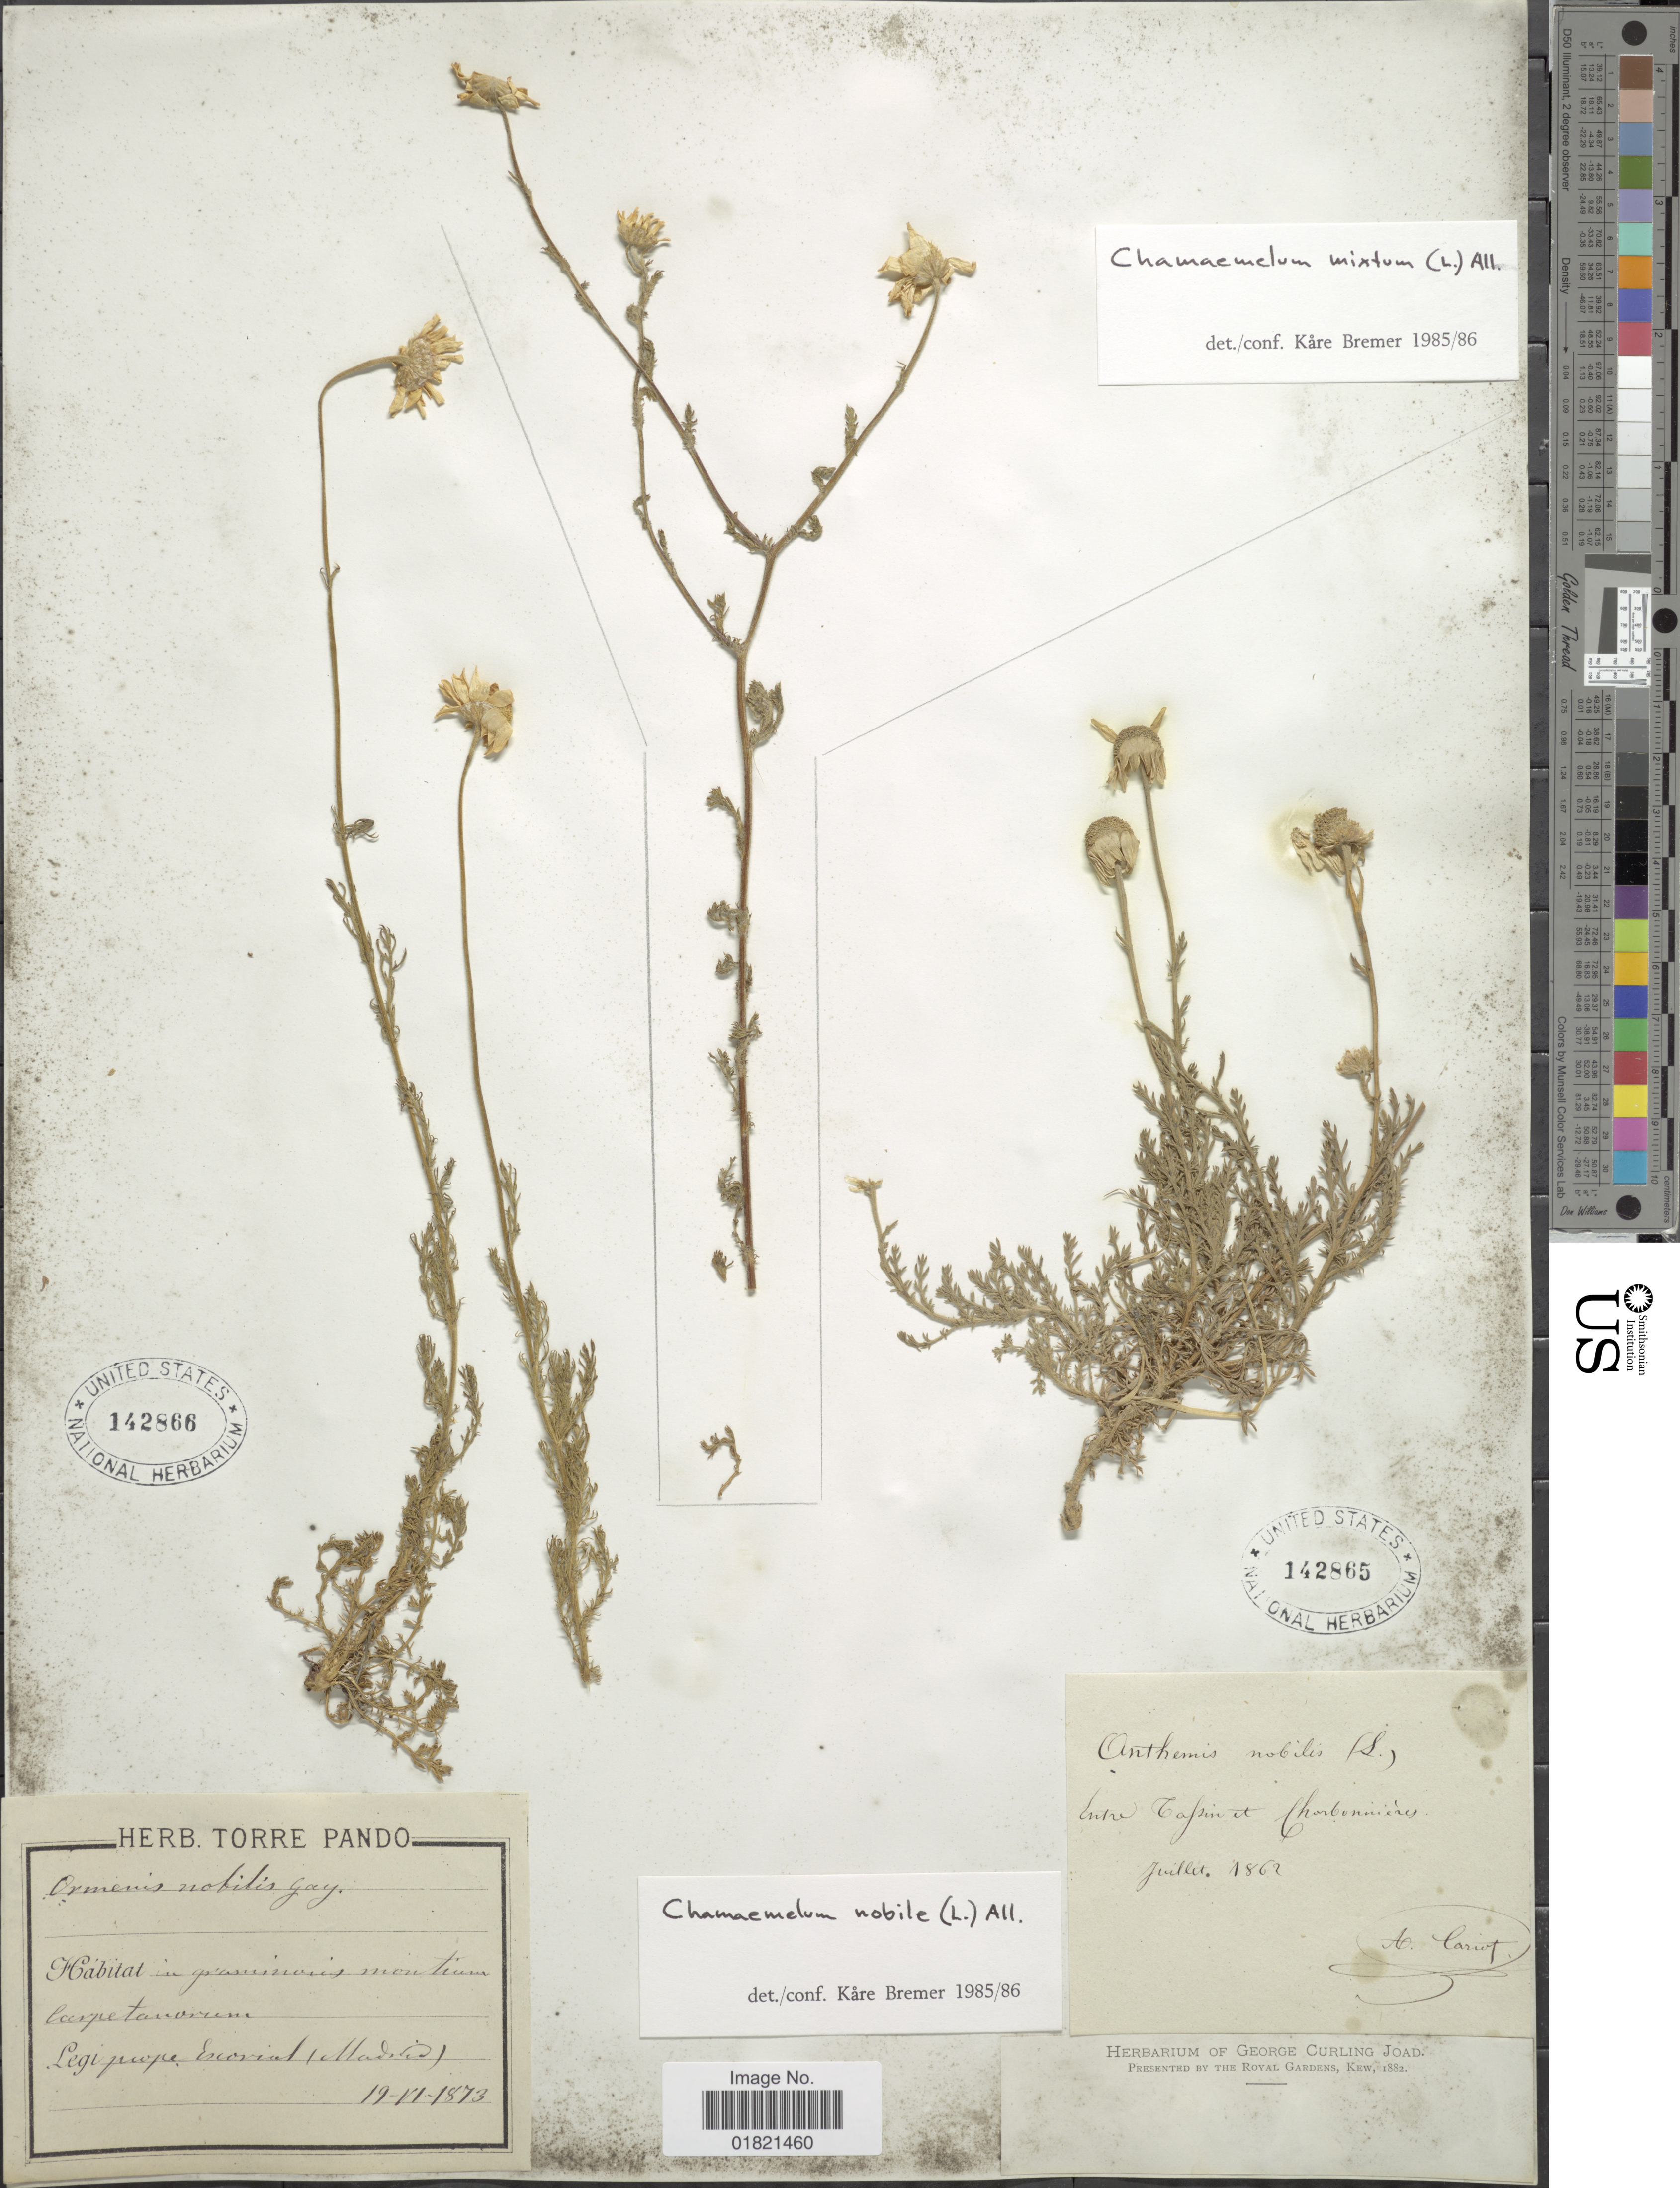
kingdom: Plantae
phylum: Tracheophyta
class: Magnoliopsida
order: Asterales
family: Asteraceae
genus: Chamaemelum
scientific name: Chamaemelum nobile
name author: (L.) All.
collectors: ex herb. Torre Pando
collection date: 1873-06-19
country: Spain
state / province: Madrid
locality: Prope Escorial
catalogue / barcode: US 142866